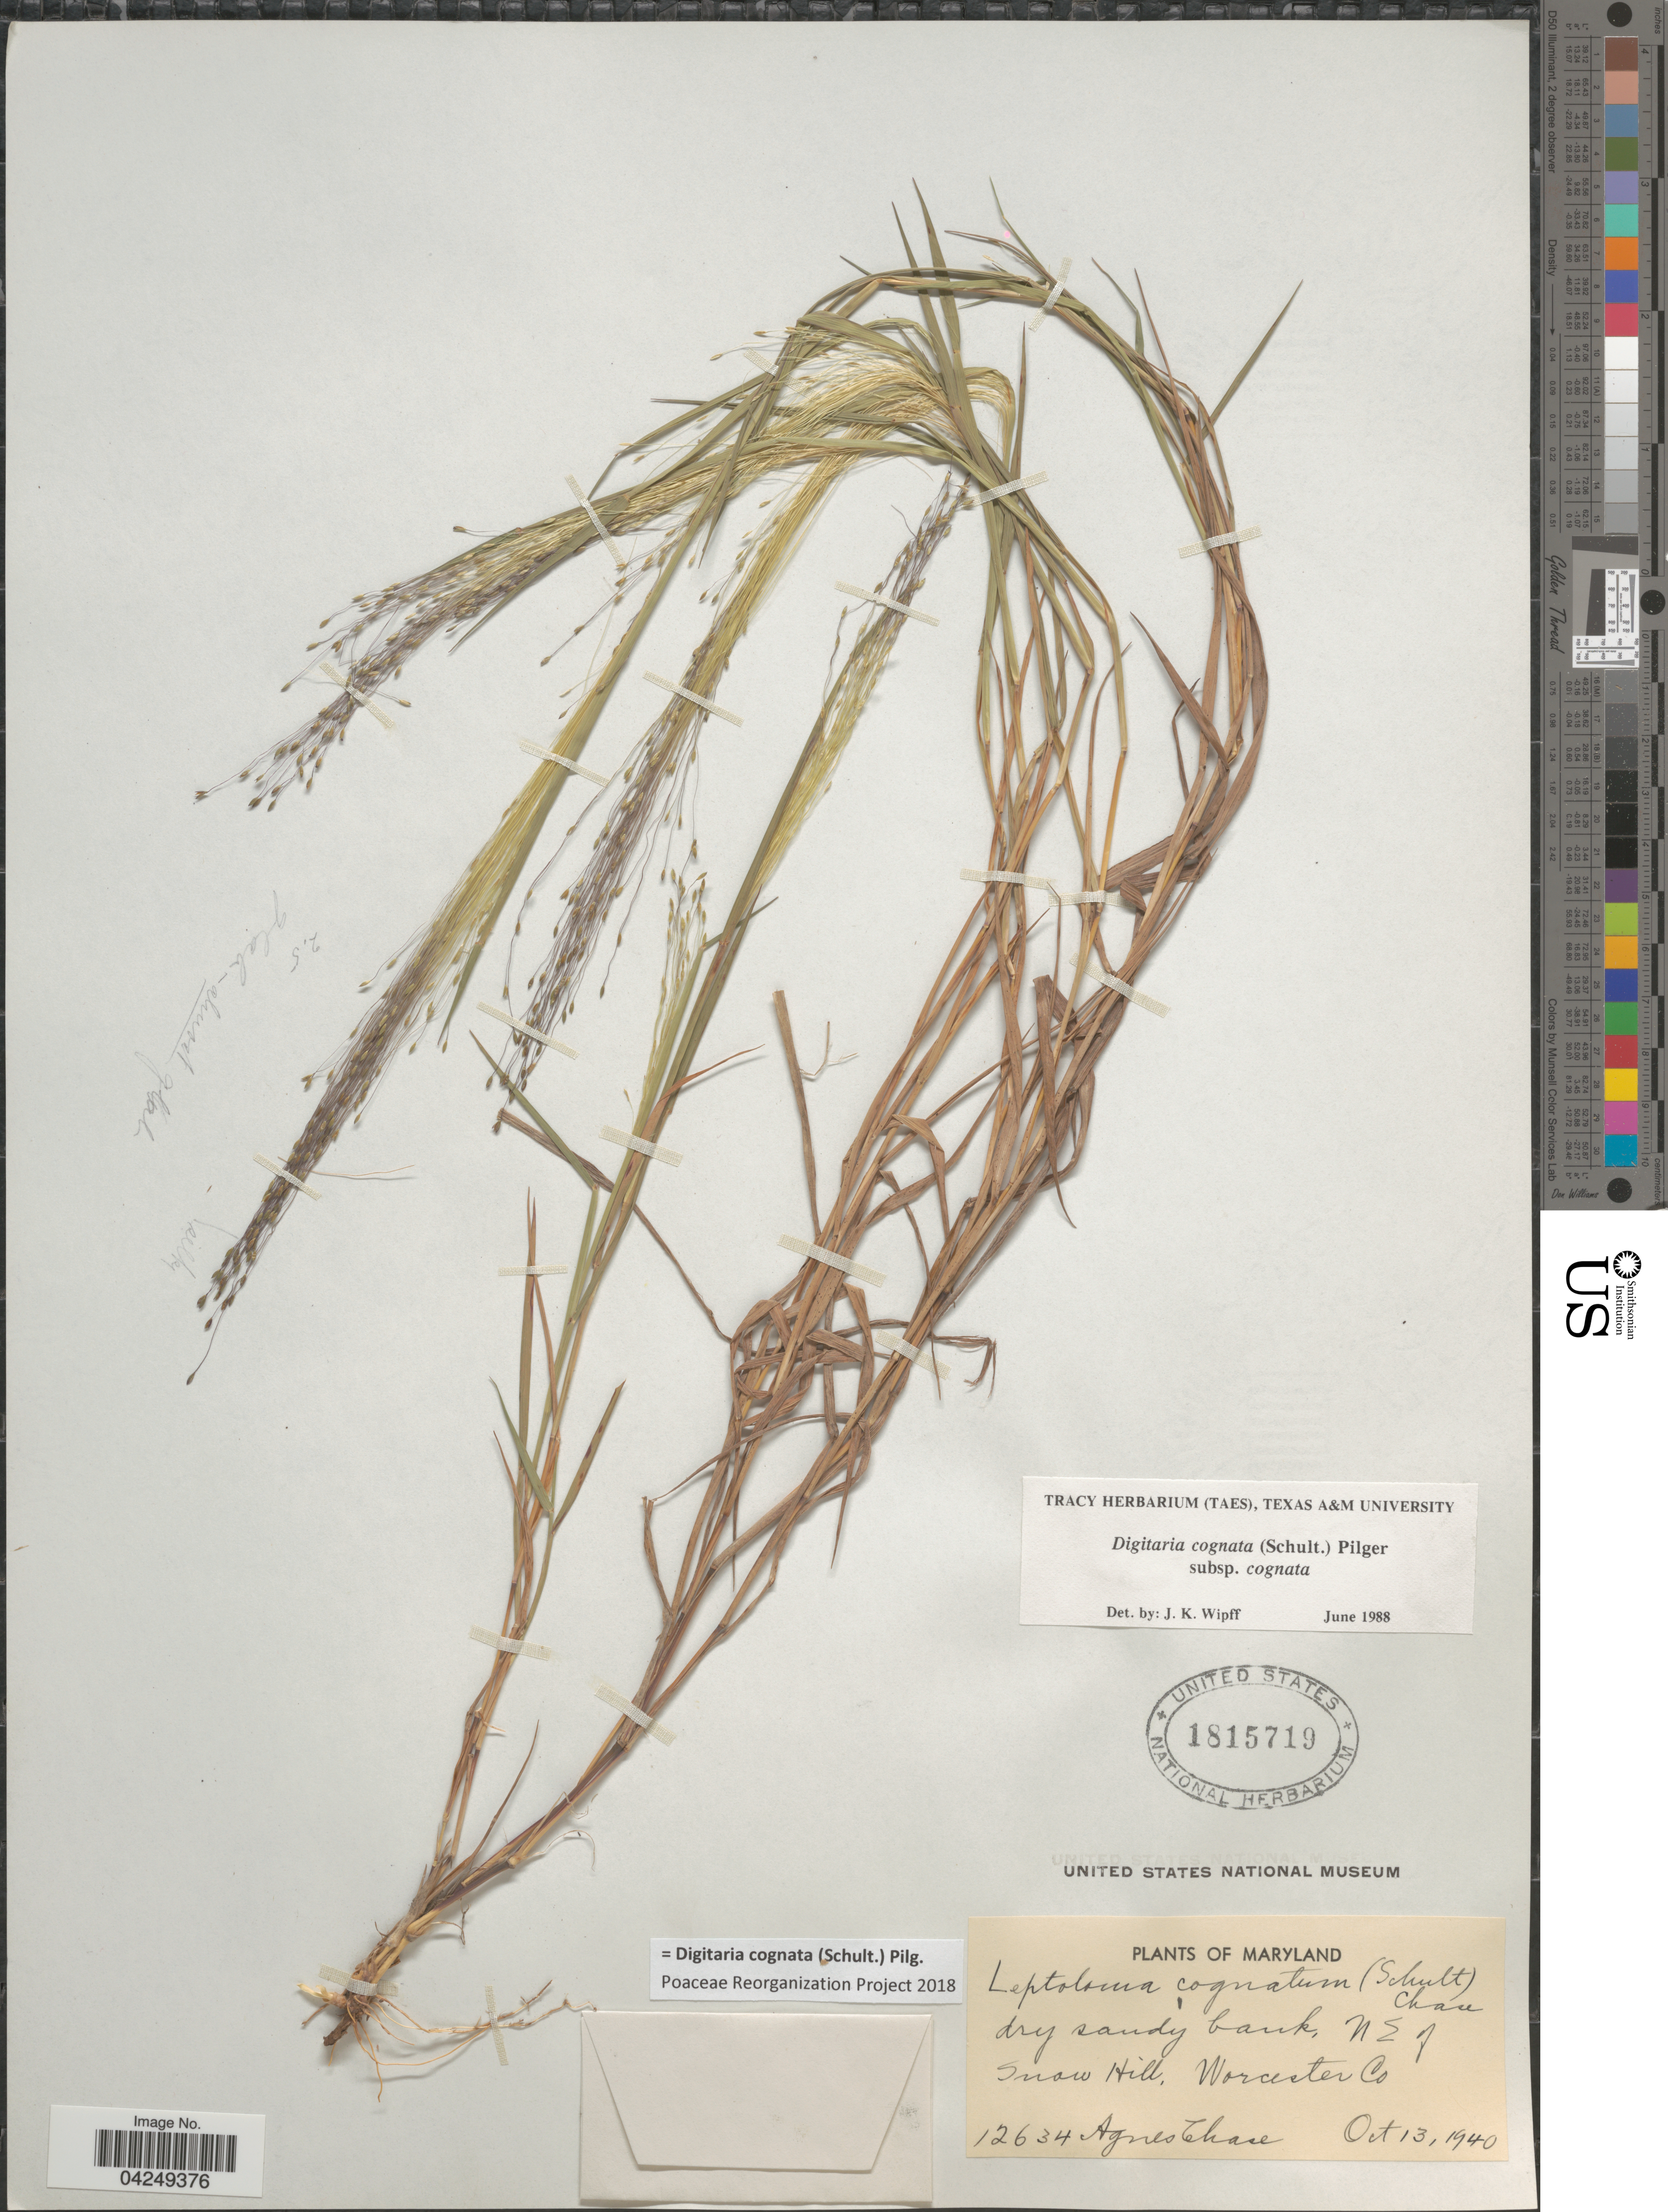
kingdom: Plantae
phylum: Tracheophyta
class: Liliopsida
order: Poales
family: Poaceae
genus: Digitaria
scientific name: Digitaria cognata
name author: (Scult.) Pilg.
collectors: A. Chase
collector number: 12634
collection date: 1940-10-13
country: United States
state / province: Maryland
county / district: Worcester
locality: Dry sandy bank, N E of Snow Hill. Worcester Co.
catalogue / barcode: US 1815719